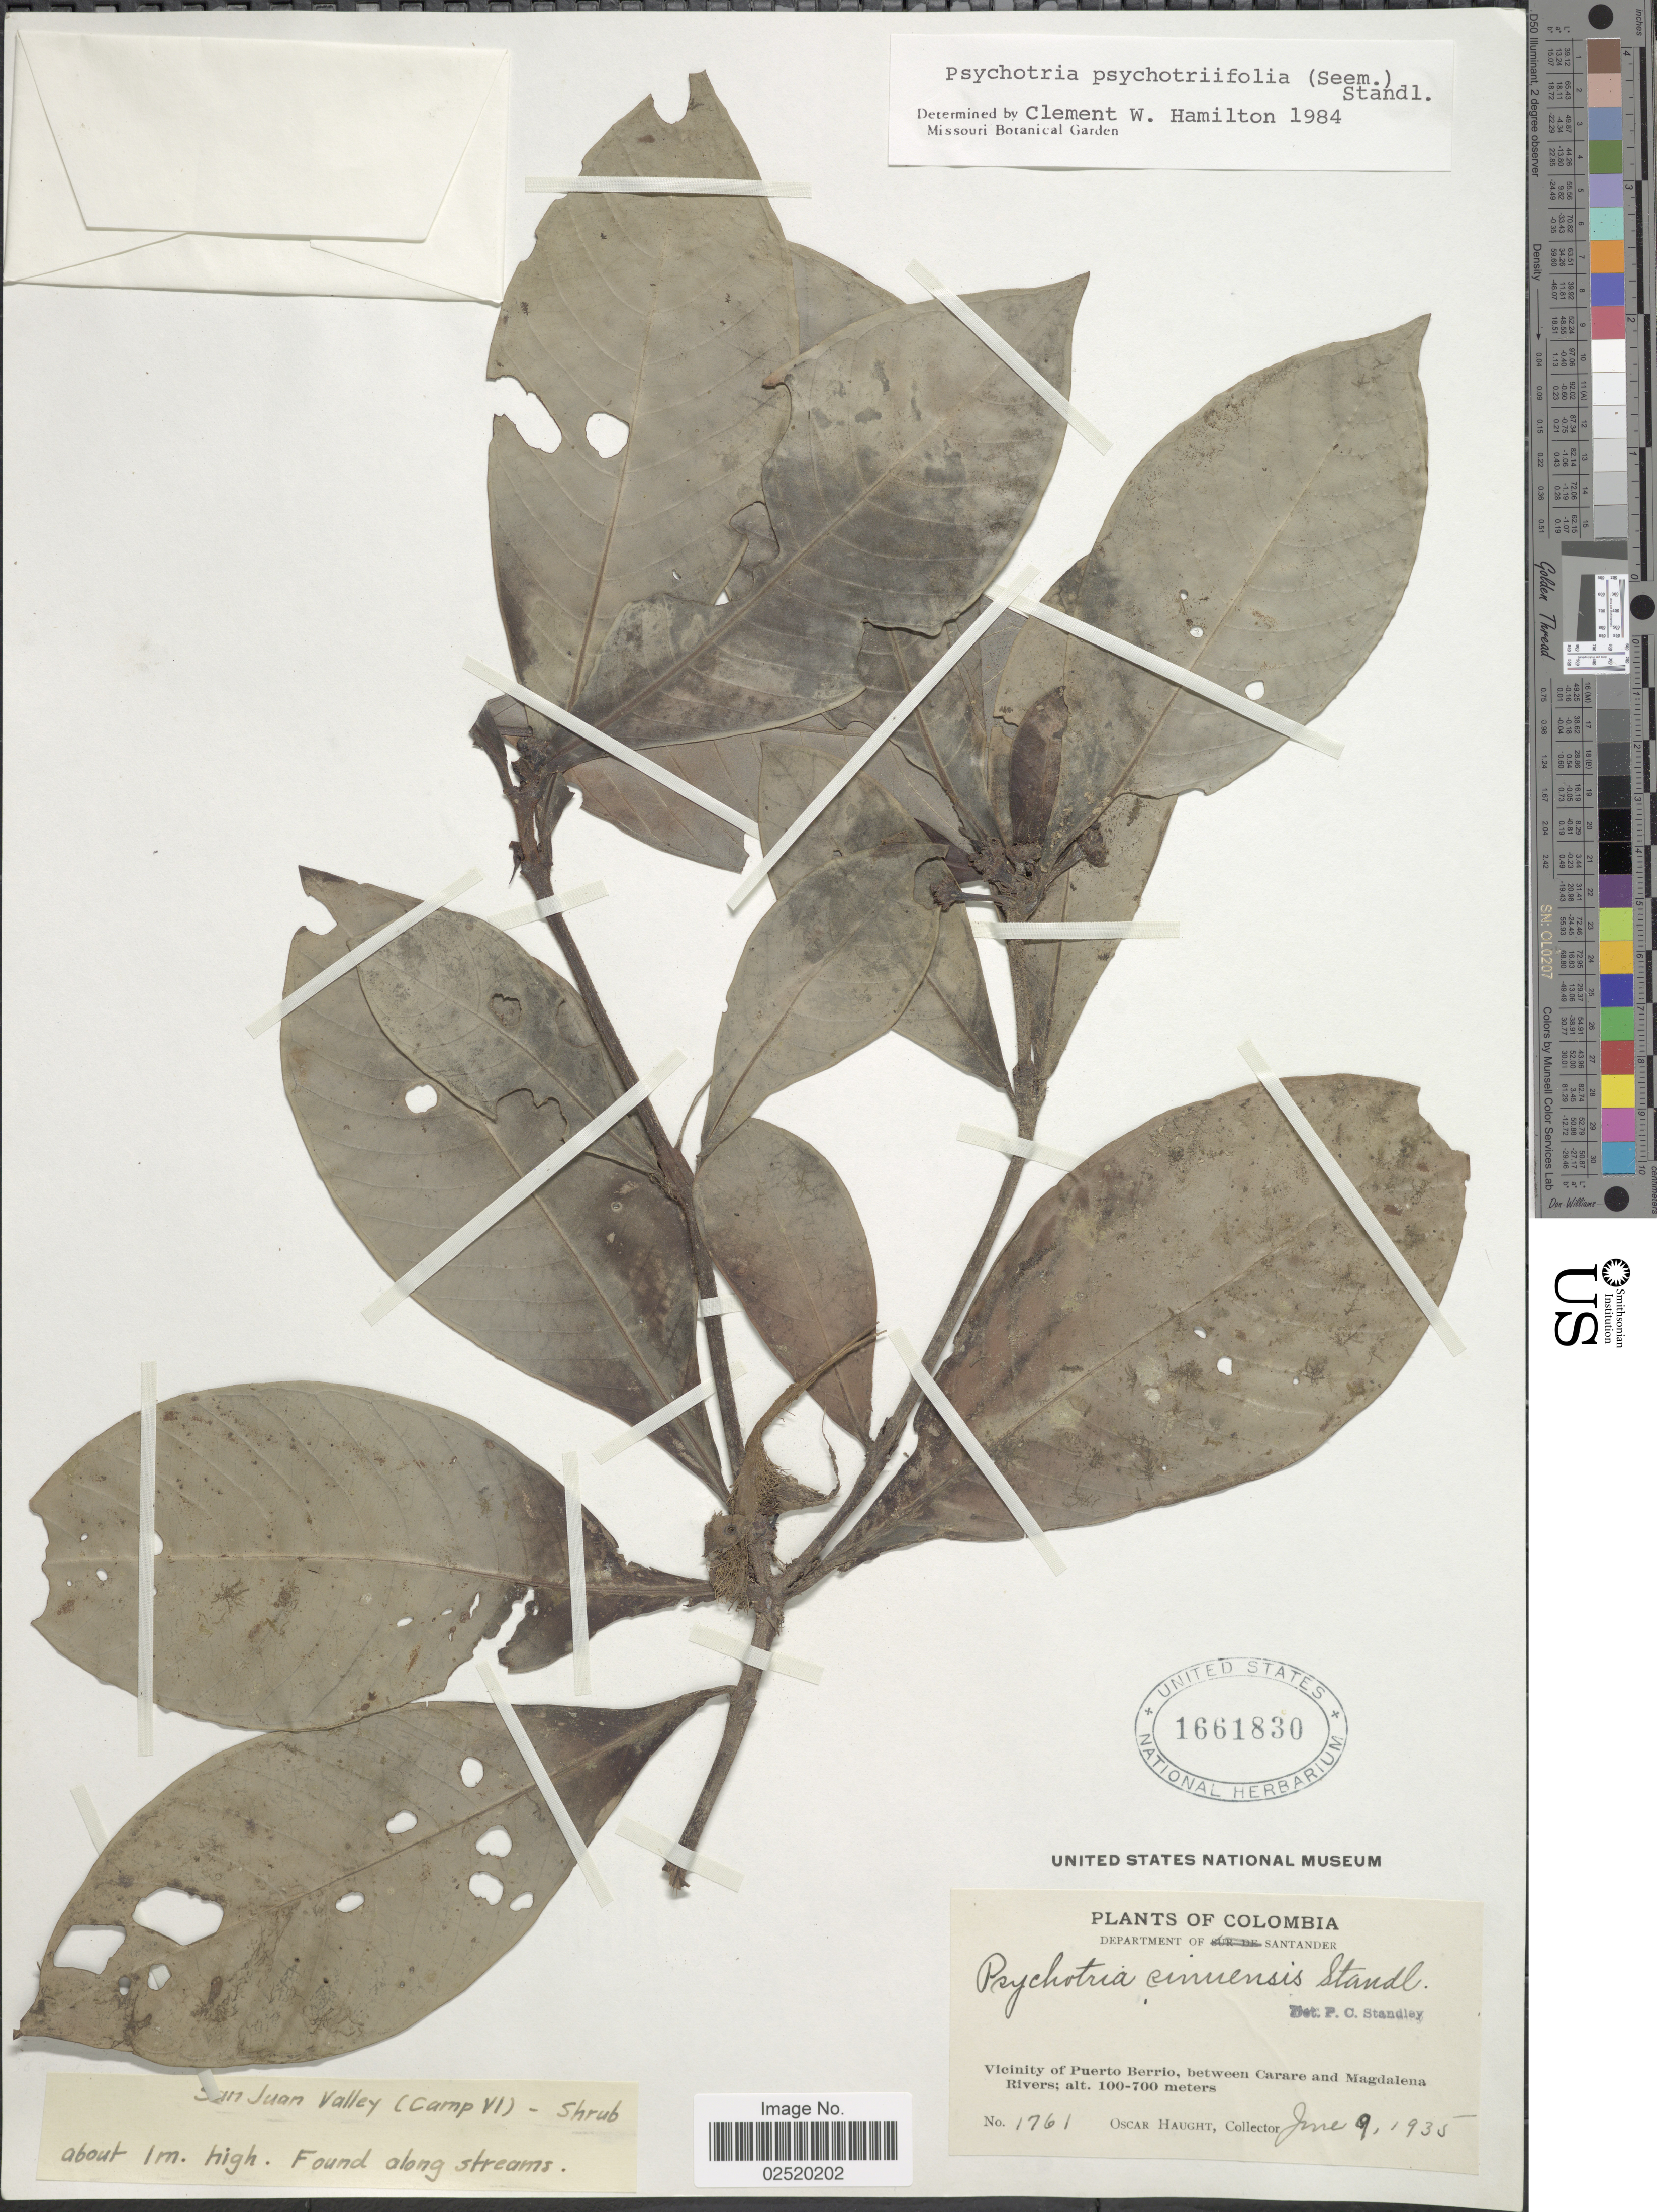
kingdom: Plantae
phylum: Tracheophyta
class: Magnoliopsida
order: Gentianales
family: Rubiaceae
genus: Psychotria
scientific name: Psychotria psychotriaefolia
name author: (Seem.) Standl.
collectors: O. L. Haught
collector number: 1761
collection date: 1935-06-09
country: Colombia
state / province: Santander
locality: Department of Santander, Vicinity of Puerto Berrio, between Carare and Magdalena Rivers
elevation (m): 100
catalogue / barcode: US 1661830